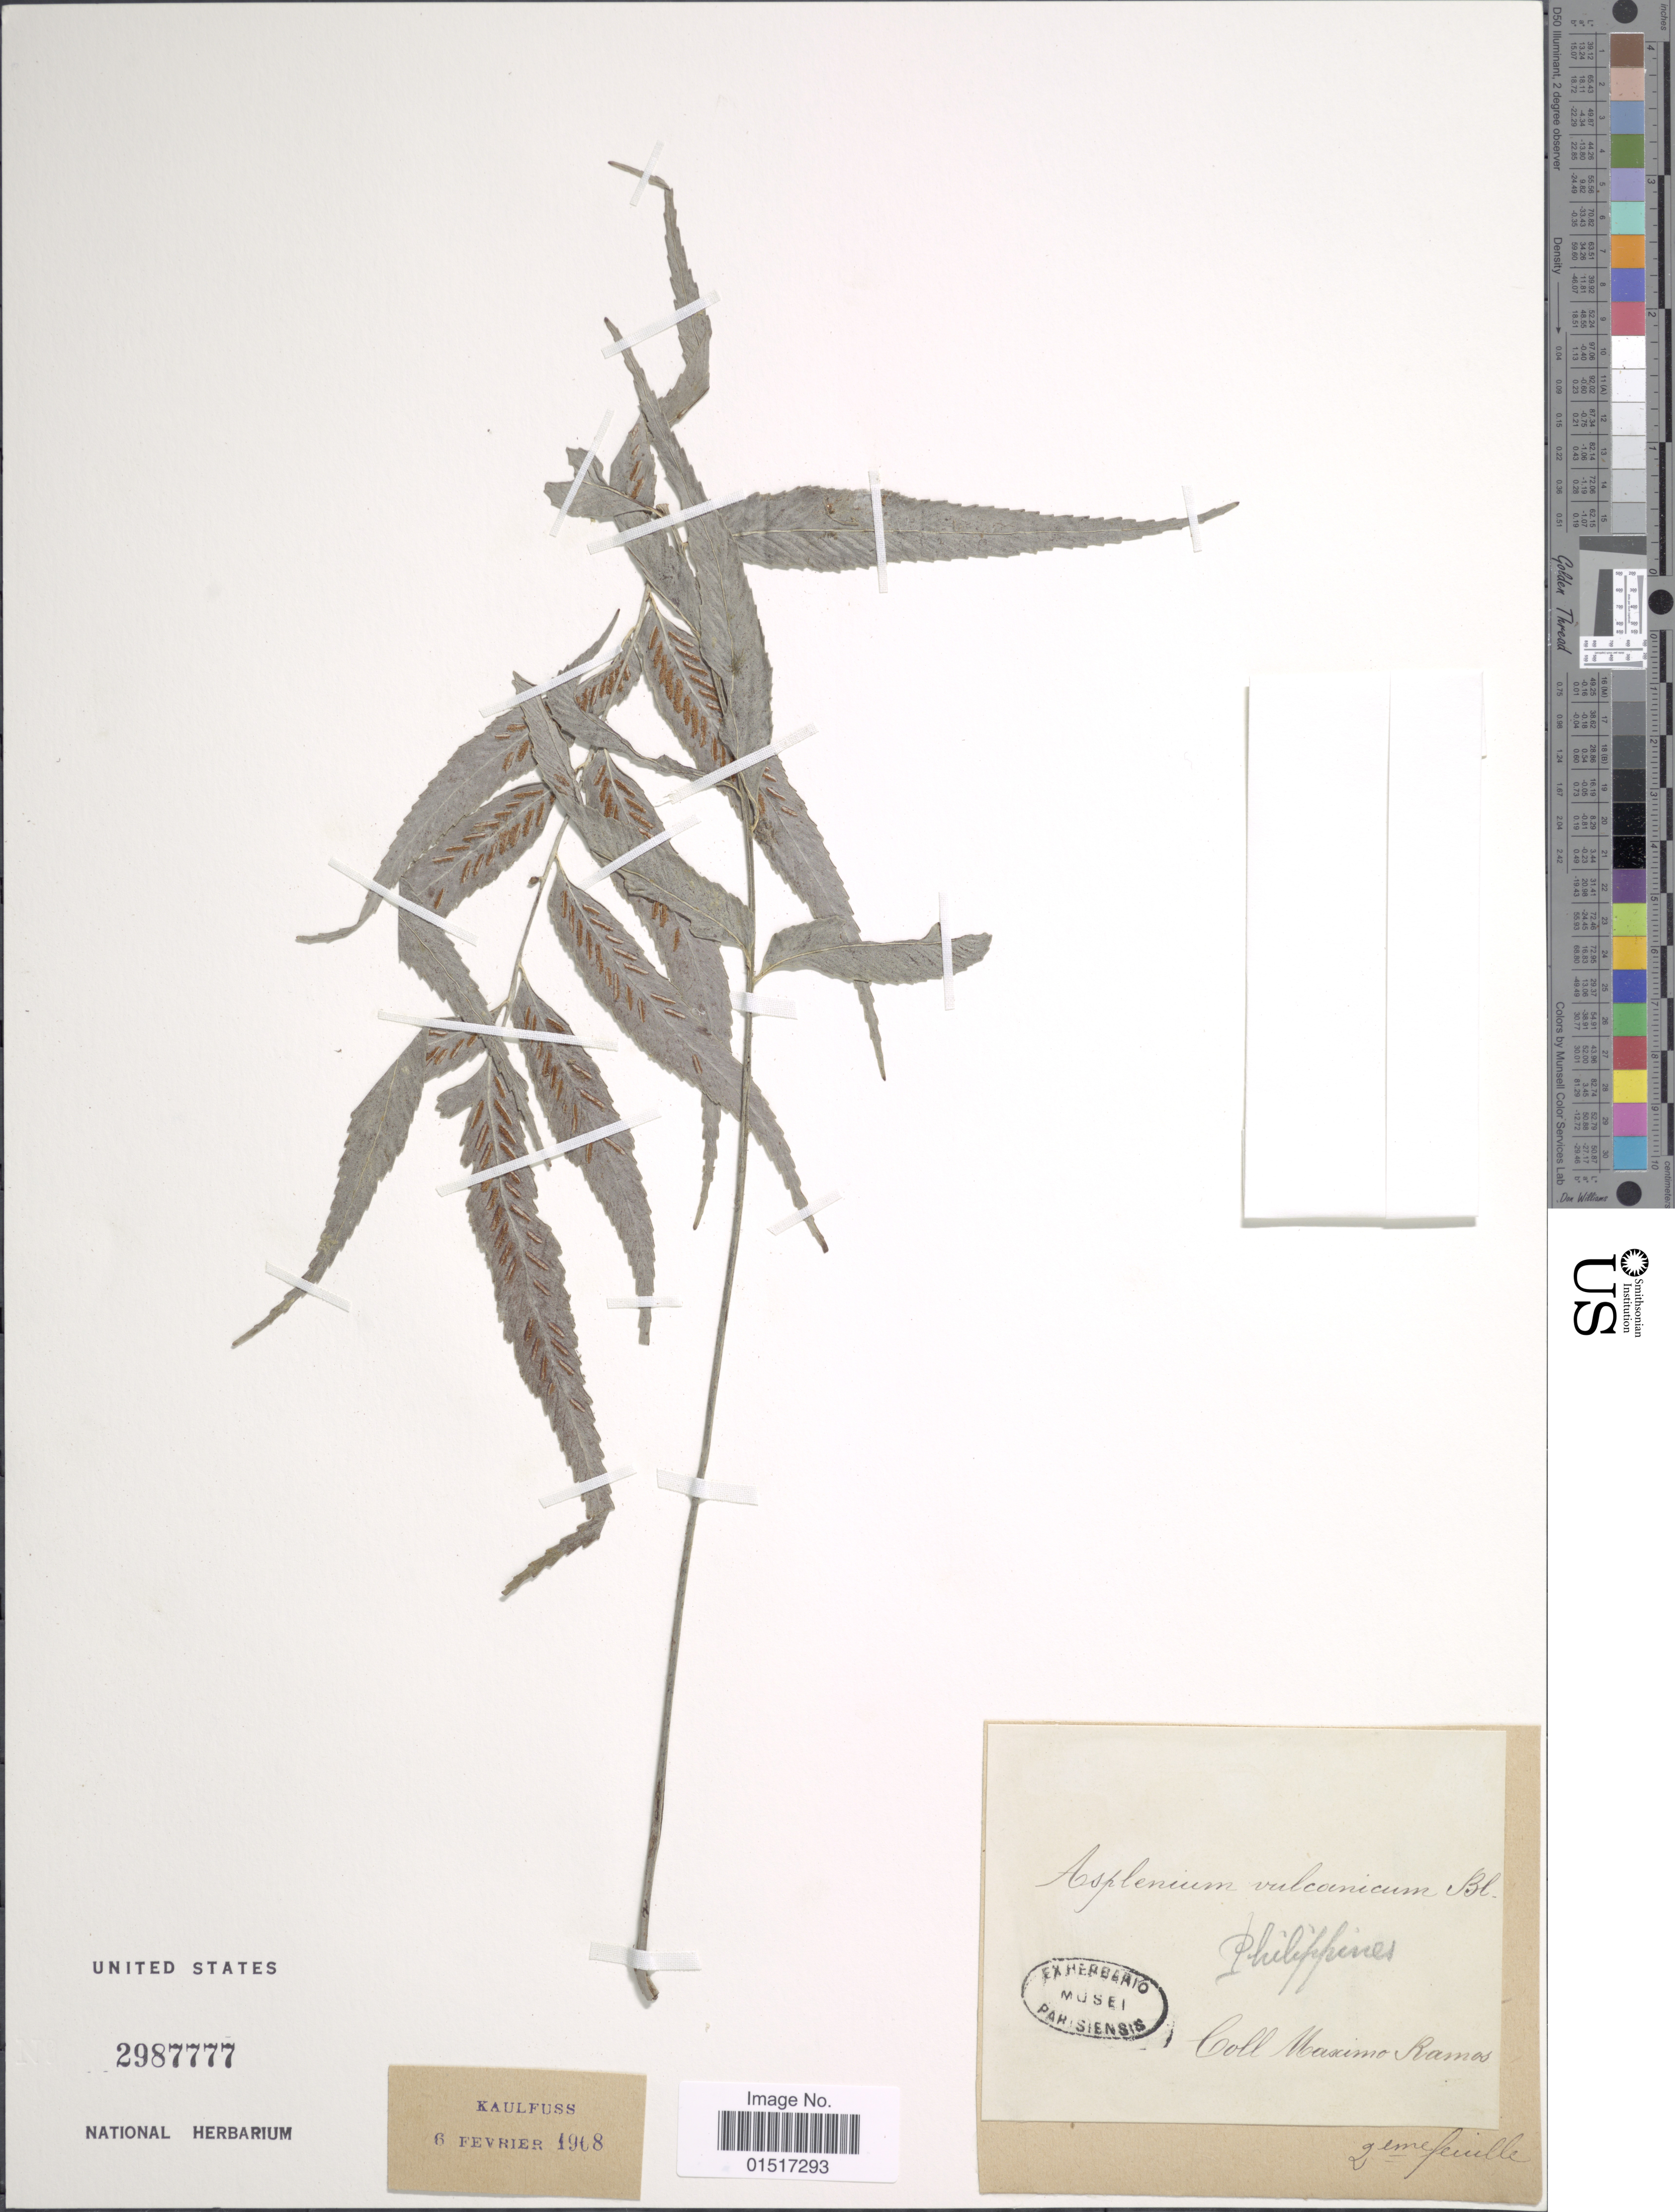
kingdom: Plantae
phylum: Tracheophyta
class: Polypodiopsida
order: Polypodiales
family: Aspleniaceae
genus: Asplenium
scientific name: Asplenium vulcanicum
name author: Blume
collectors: M. Ramos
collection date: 1908-02-06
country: Philippines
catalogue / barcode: US 2987777